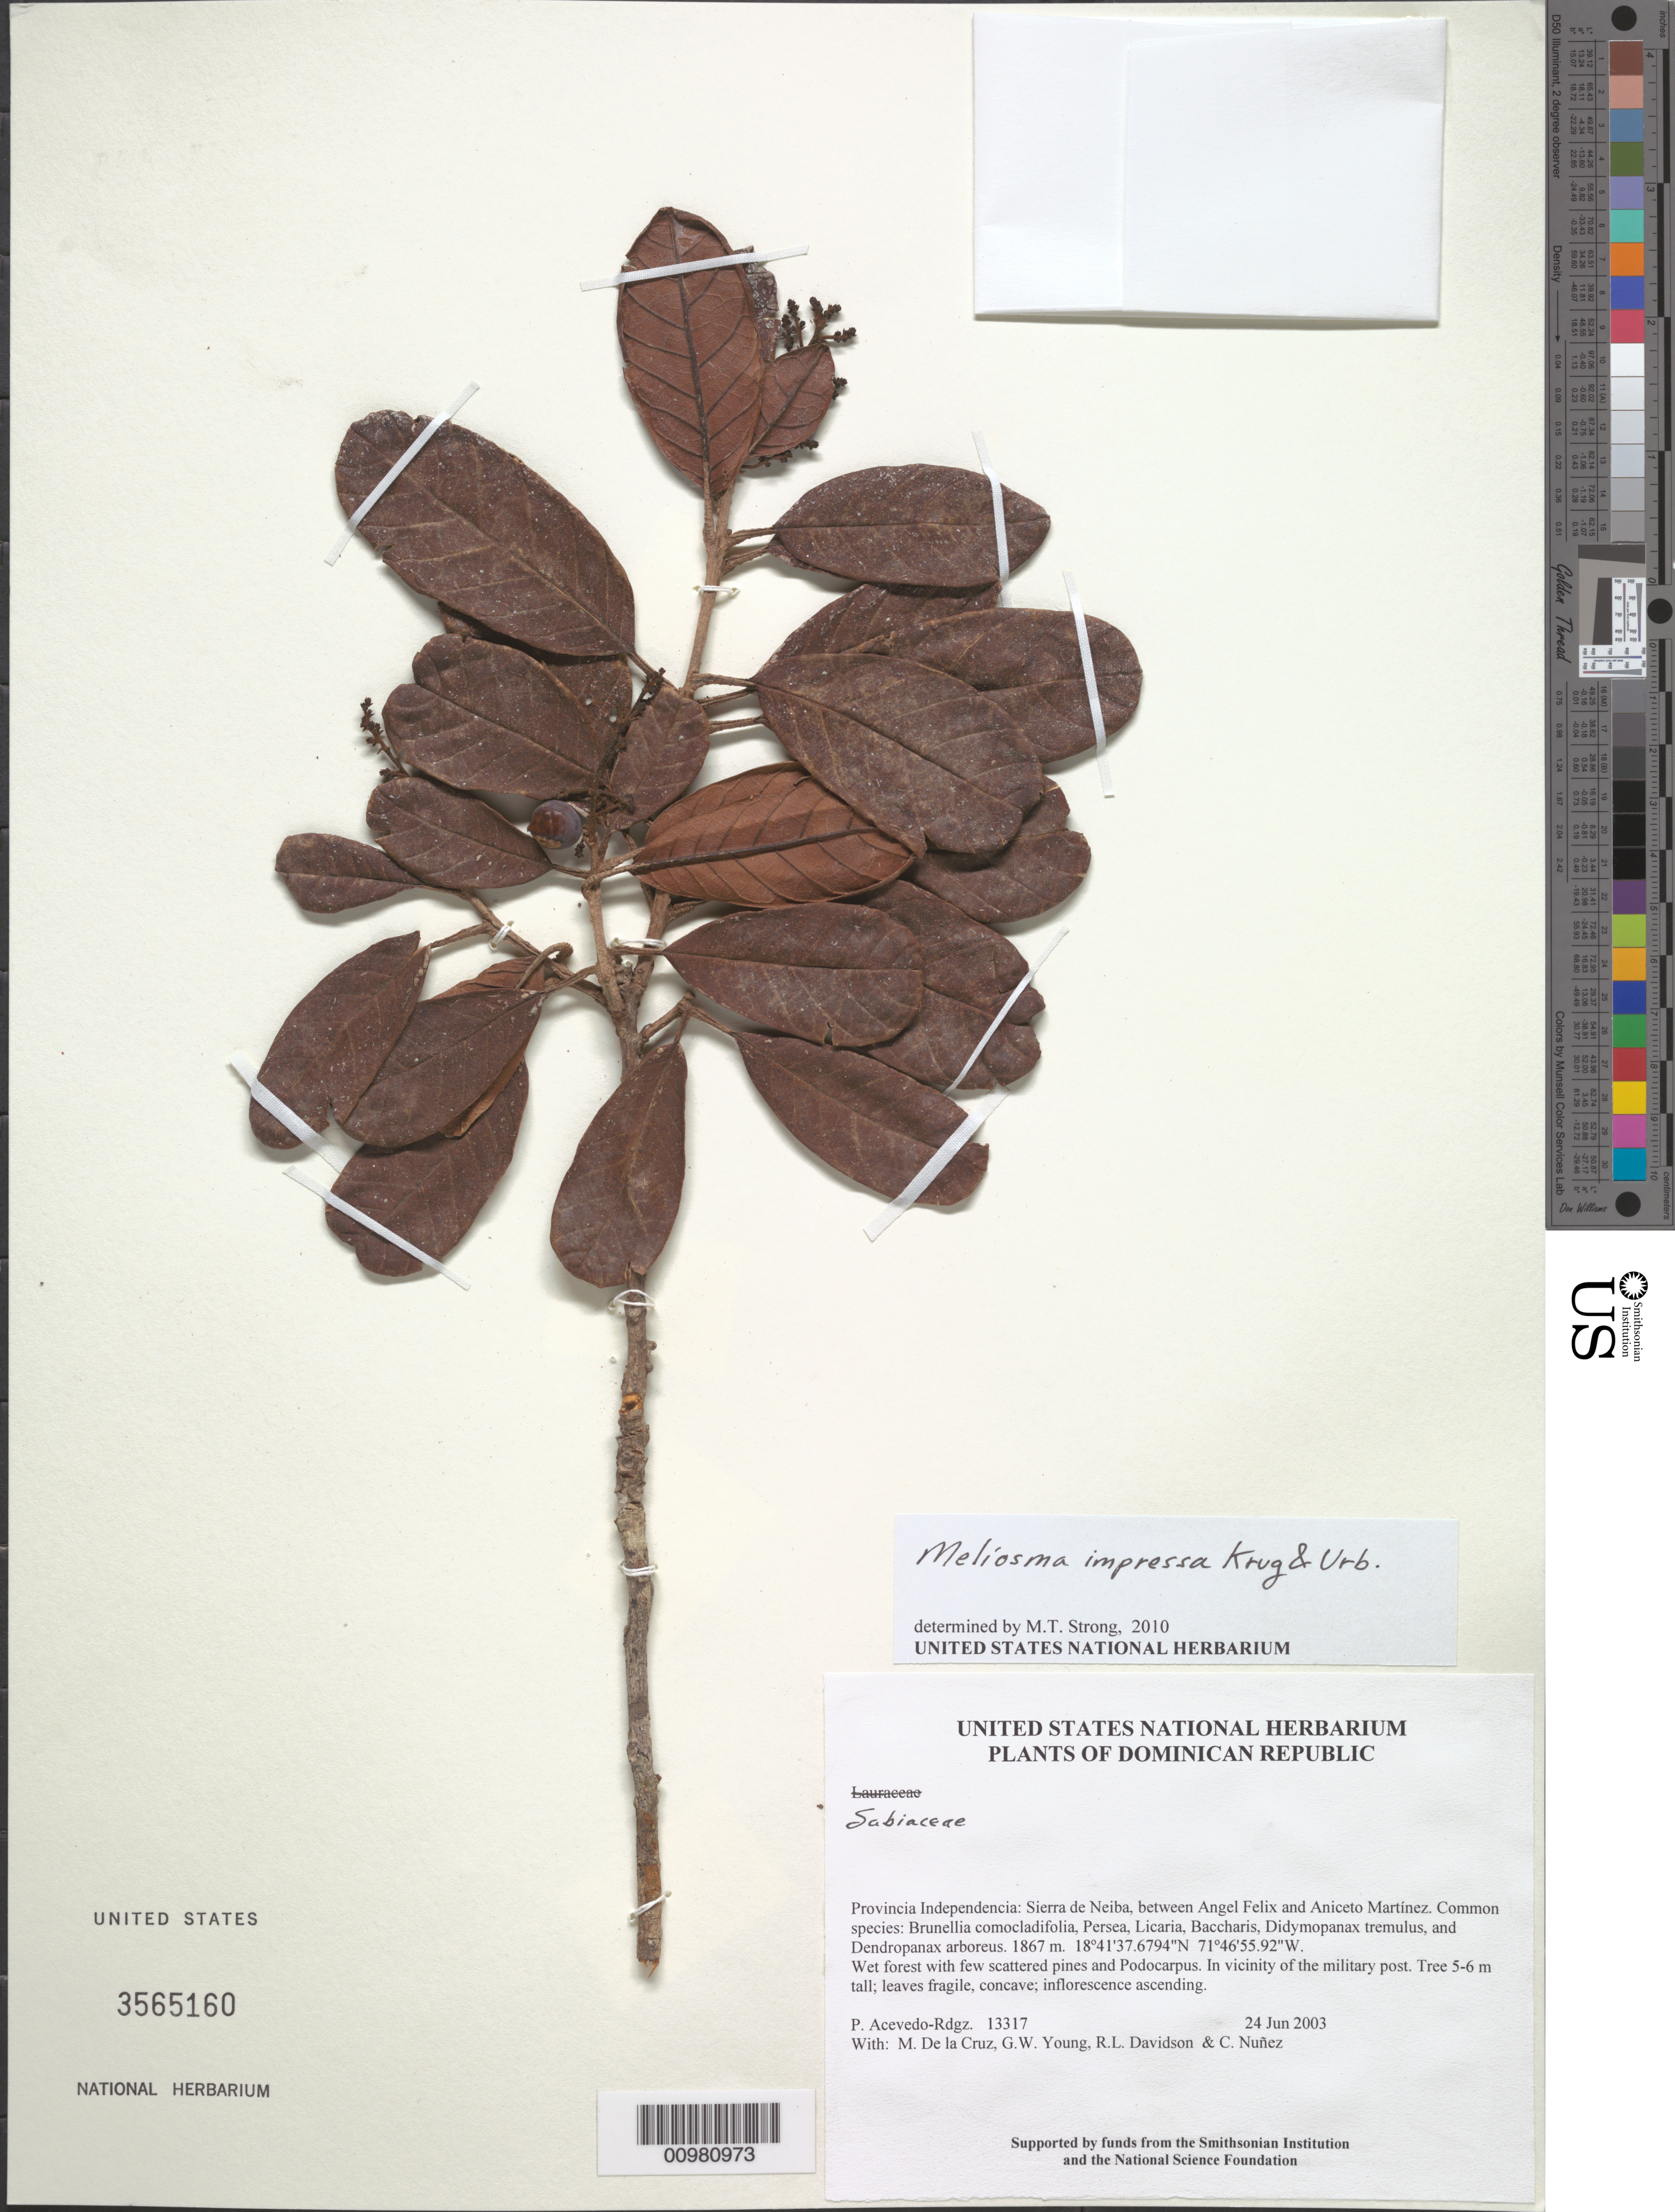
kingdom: Plantae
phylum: Tracheophyta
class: Magnoliopsida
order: Proteales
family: Sabiaceae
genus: Meliosma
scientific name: Meliosma impressa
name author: Krug & Urb.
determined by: Strong, M. T., (US), Smithsonian Institution - National Museum of Natural History (UNITED STATES)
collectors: P. Acevedo-Rodr., M. de la Cruz, J. Rawlins, G. Young, R. Davidson & C. Nunez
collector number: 13317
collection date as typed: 24 Jun 2003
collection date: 2003-06-24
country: Dominican Republic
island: Hispaniola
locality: Provincia Independencia: Sierra de Neiba, between Angel Felix and Aniceto Martínez. Common species: Brunellia comocladifolia, Persea, Licaria, Baccharis, Didymopanax tremulus, and Dendropanax arboreus.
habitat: Wet forest with few scattered pines and Podocarpus. In vicinity of the military post.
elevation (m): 1867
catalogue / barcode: US 3565160